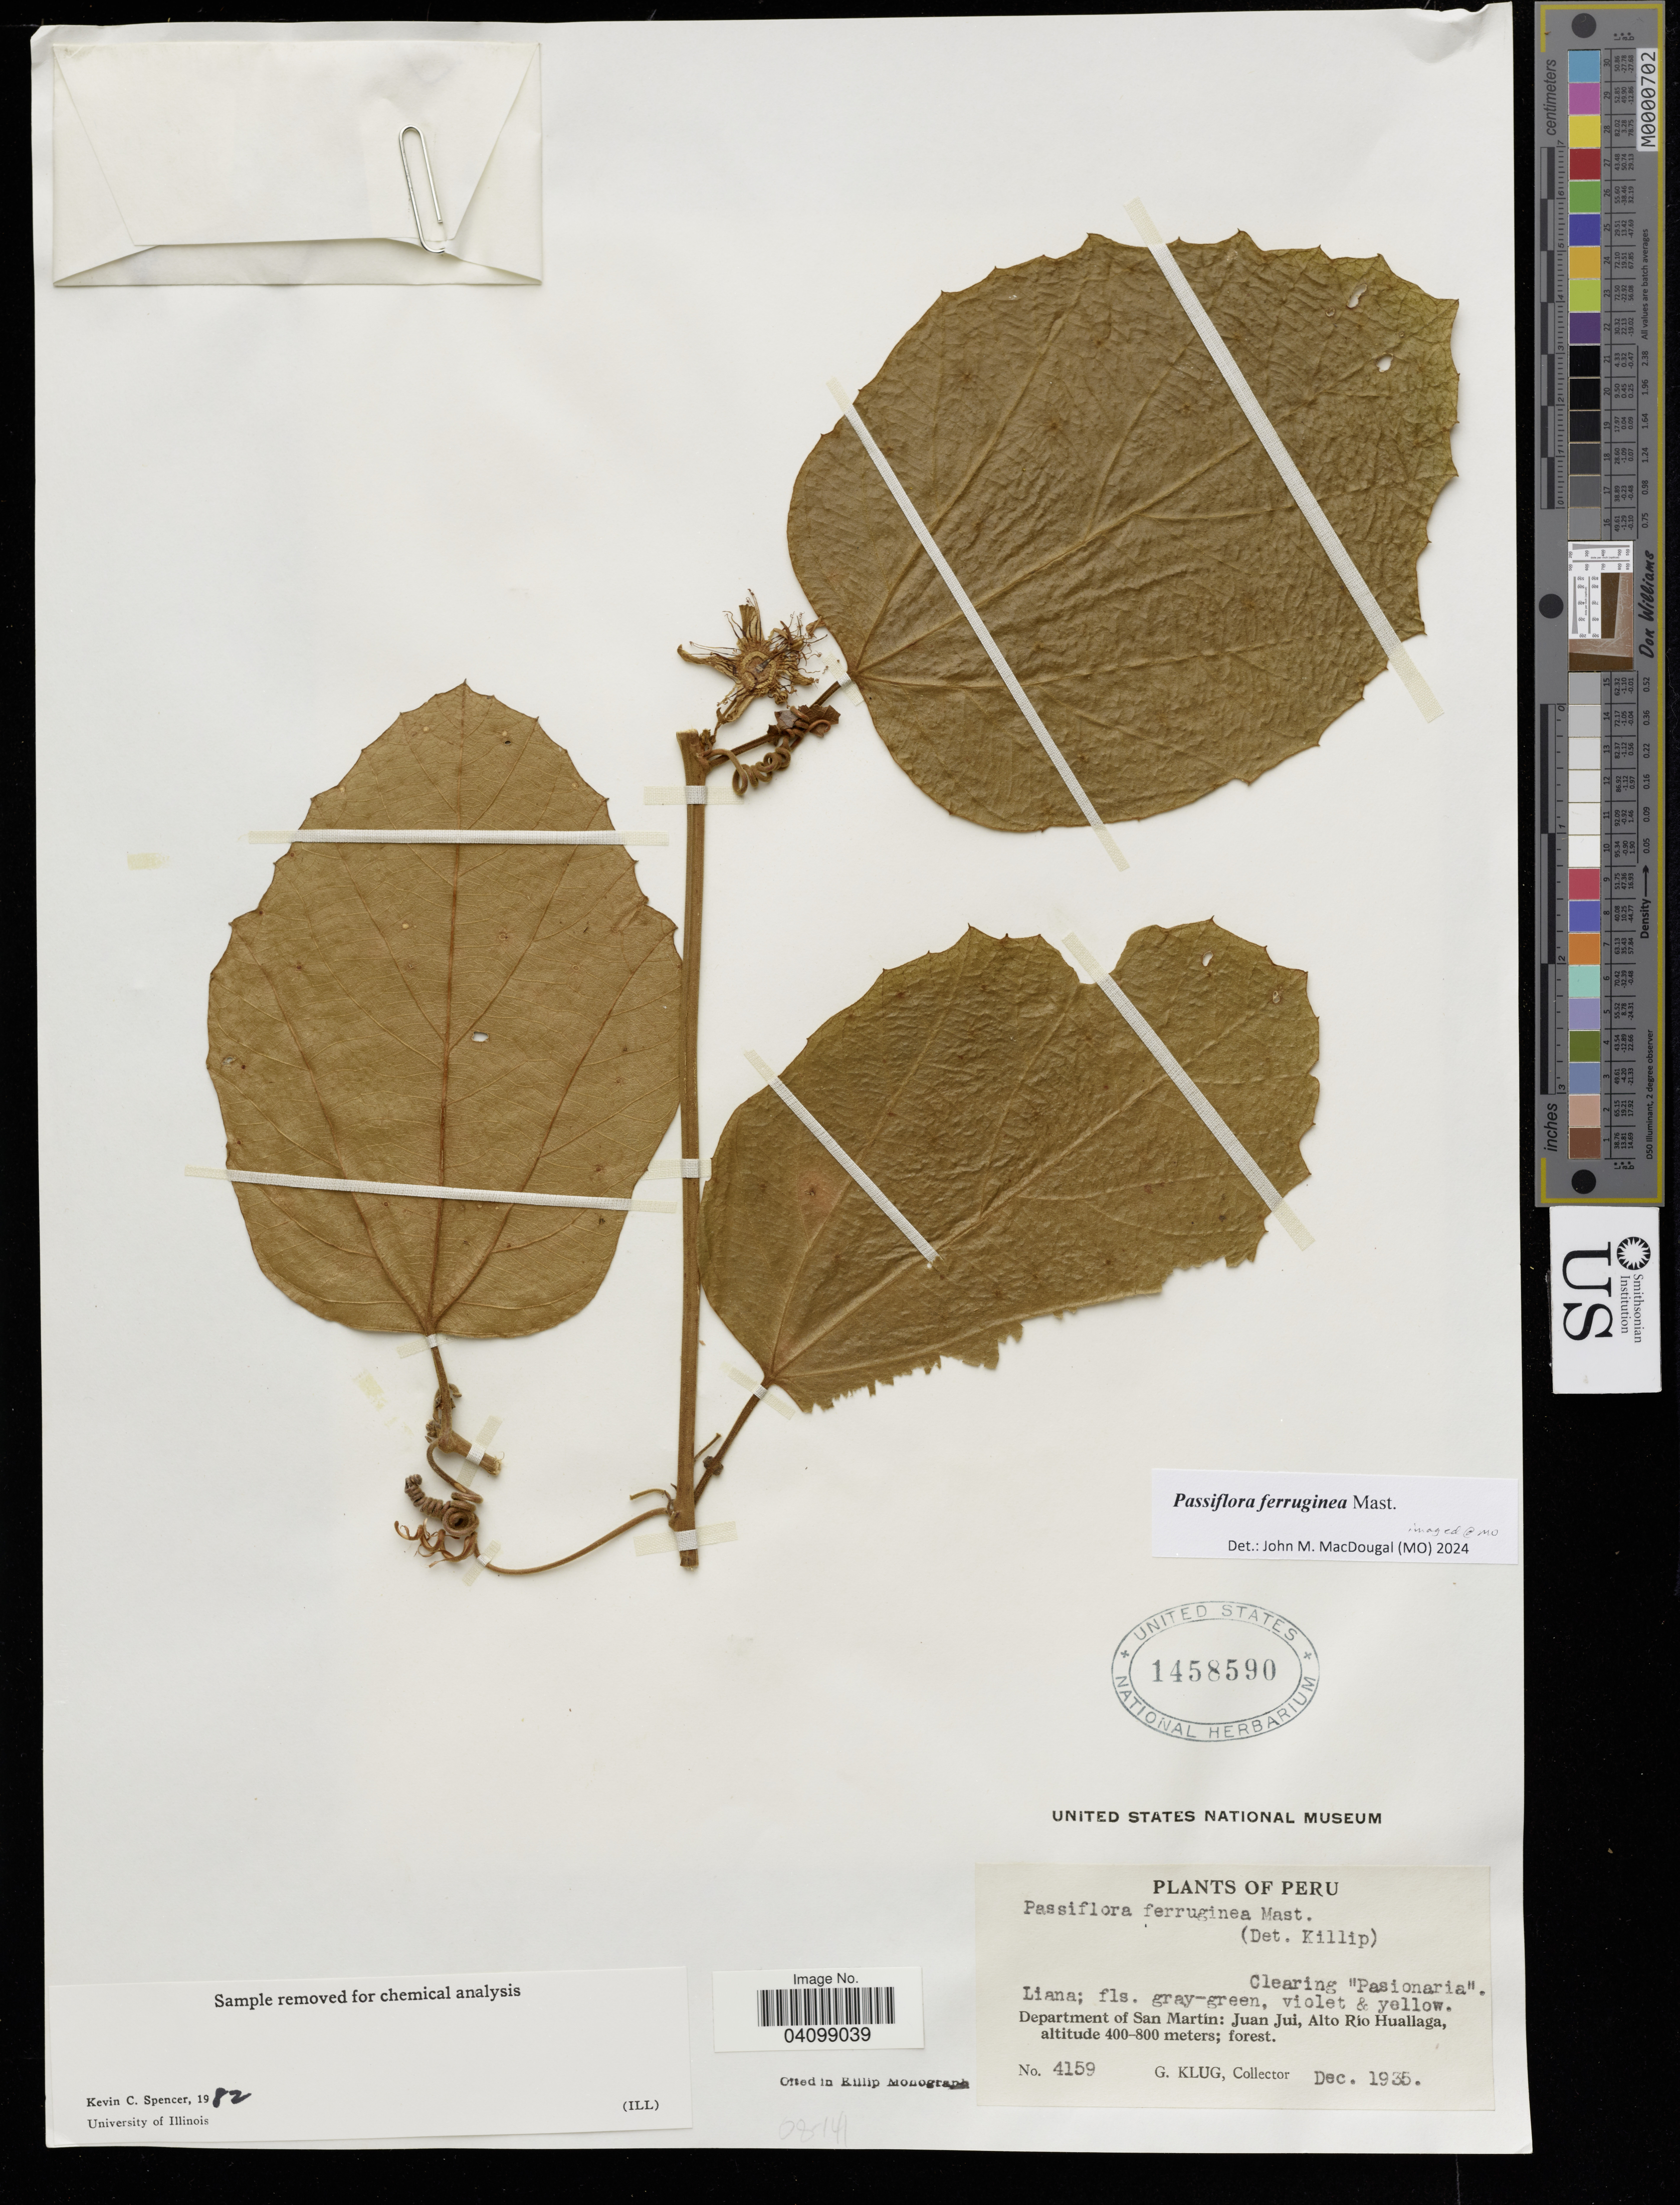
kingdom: Plantae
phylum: Tracheophyta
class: Magnoliopsida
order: Malpighiales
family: Passifloraceae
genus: Passiflora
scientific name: Passiflora ferruginea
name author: Mart.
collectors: G. Klug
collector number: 4159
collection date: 1935-12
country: Peru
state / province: San Martin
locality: Juan Jui, Alto Rio Huallaga.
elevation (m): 400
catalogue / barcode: US 1458590